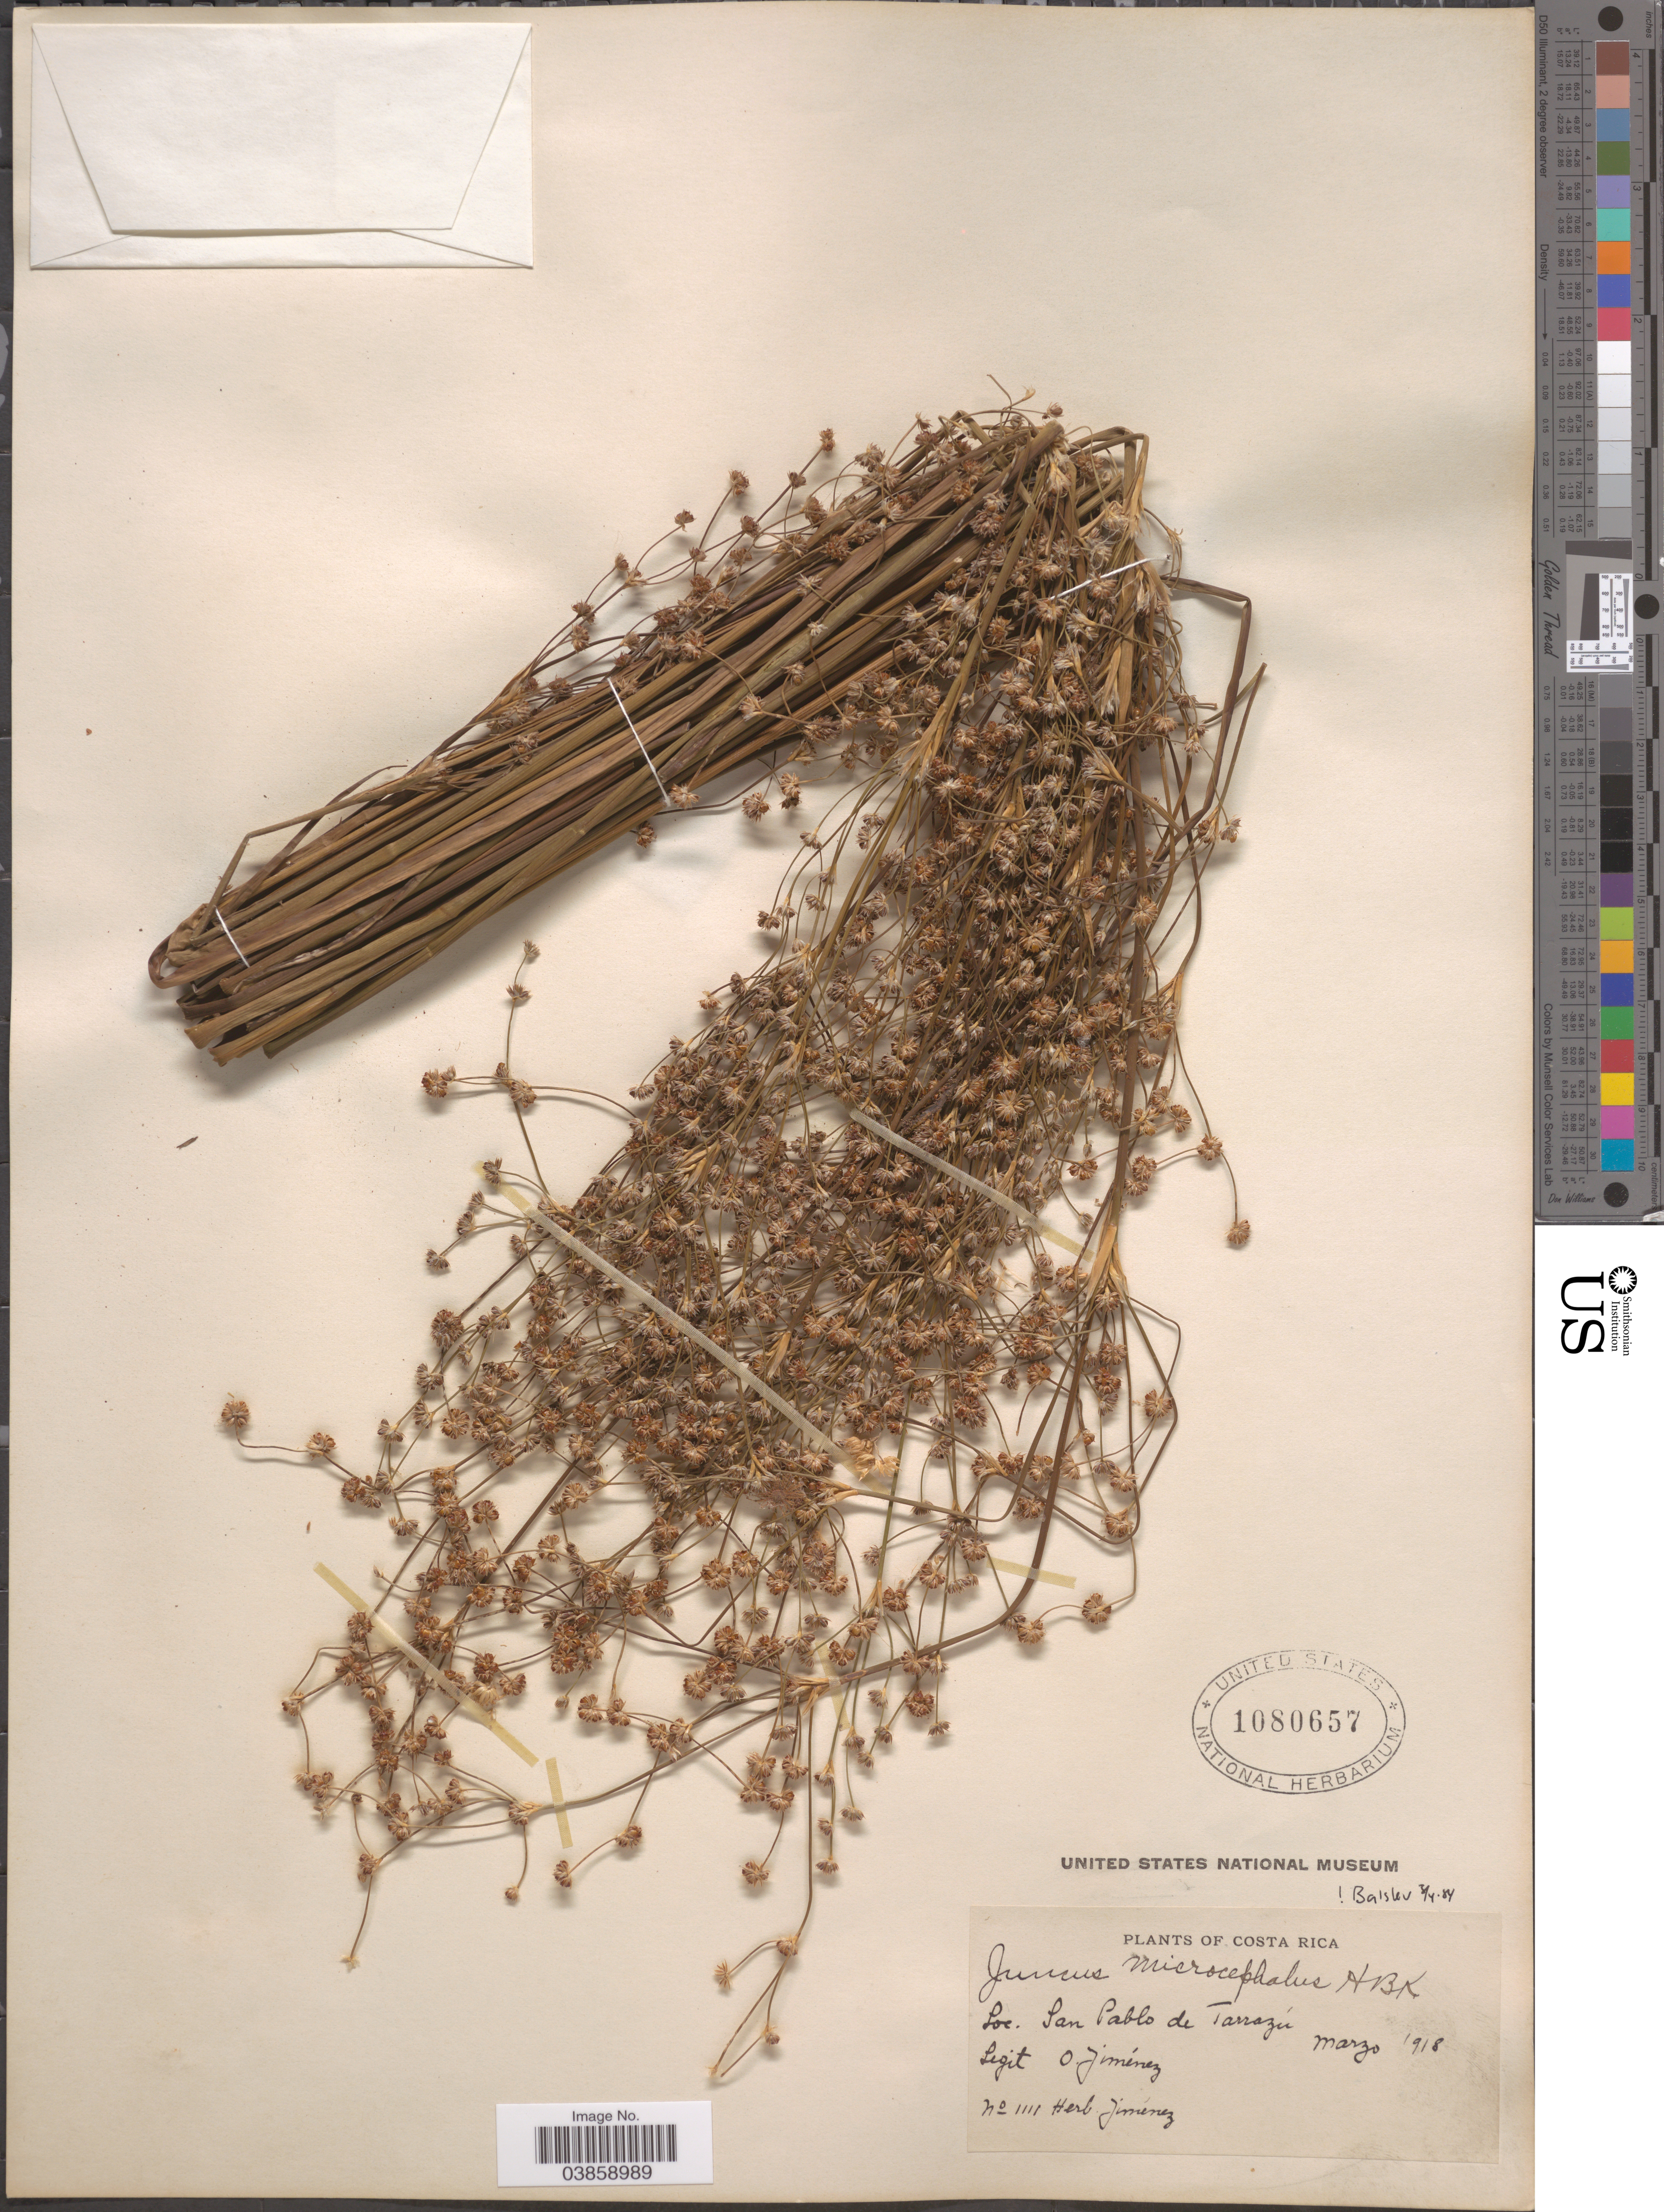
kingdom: Plantae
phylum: Tracheophyta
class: Liliopsida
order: Poales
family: Juncaceae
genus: Juncus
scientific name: Juncus microcephalus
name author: Kunth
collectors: O. Jiménez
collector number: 111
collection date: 1918-03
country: Costa Rica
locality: San Pablo de Tarrazú.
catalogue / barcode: US 1080657